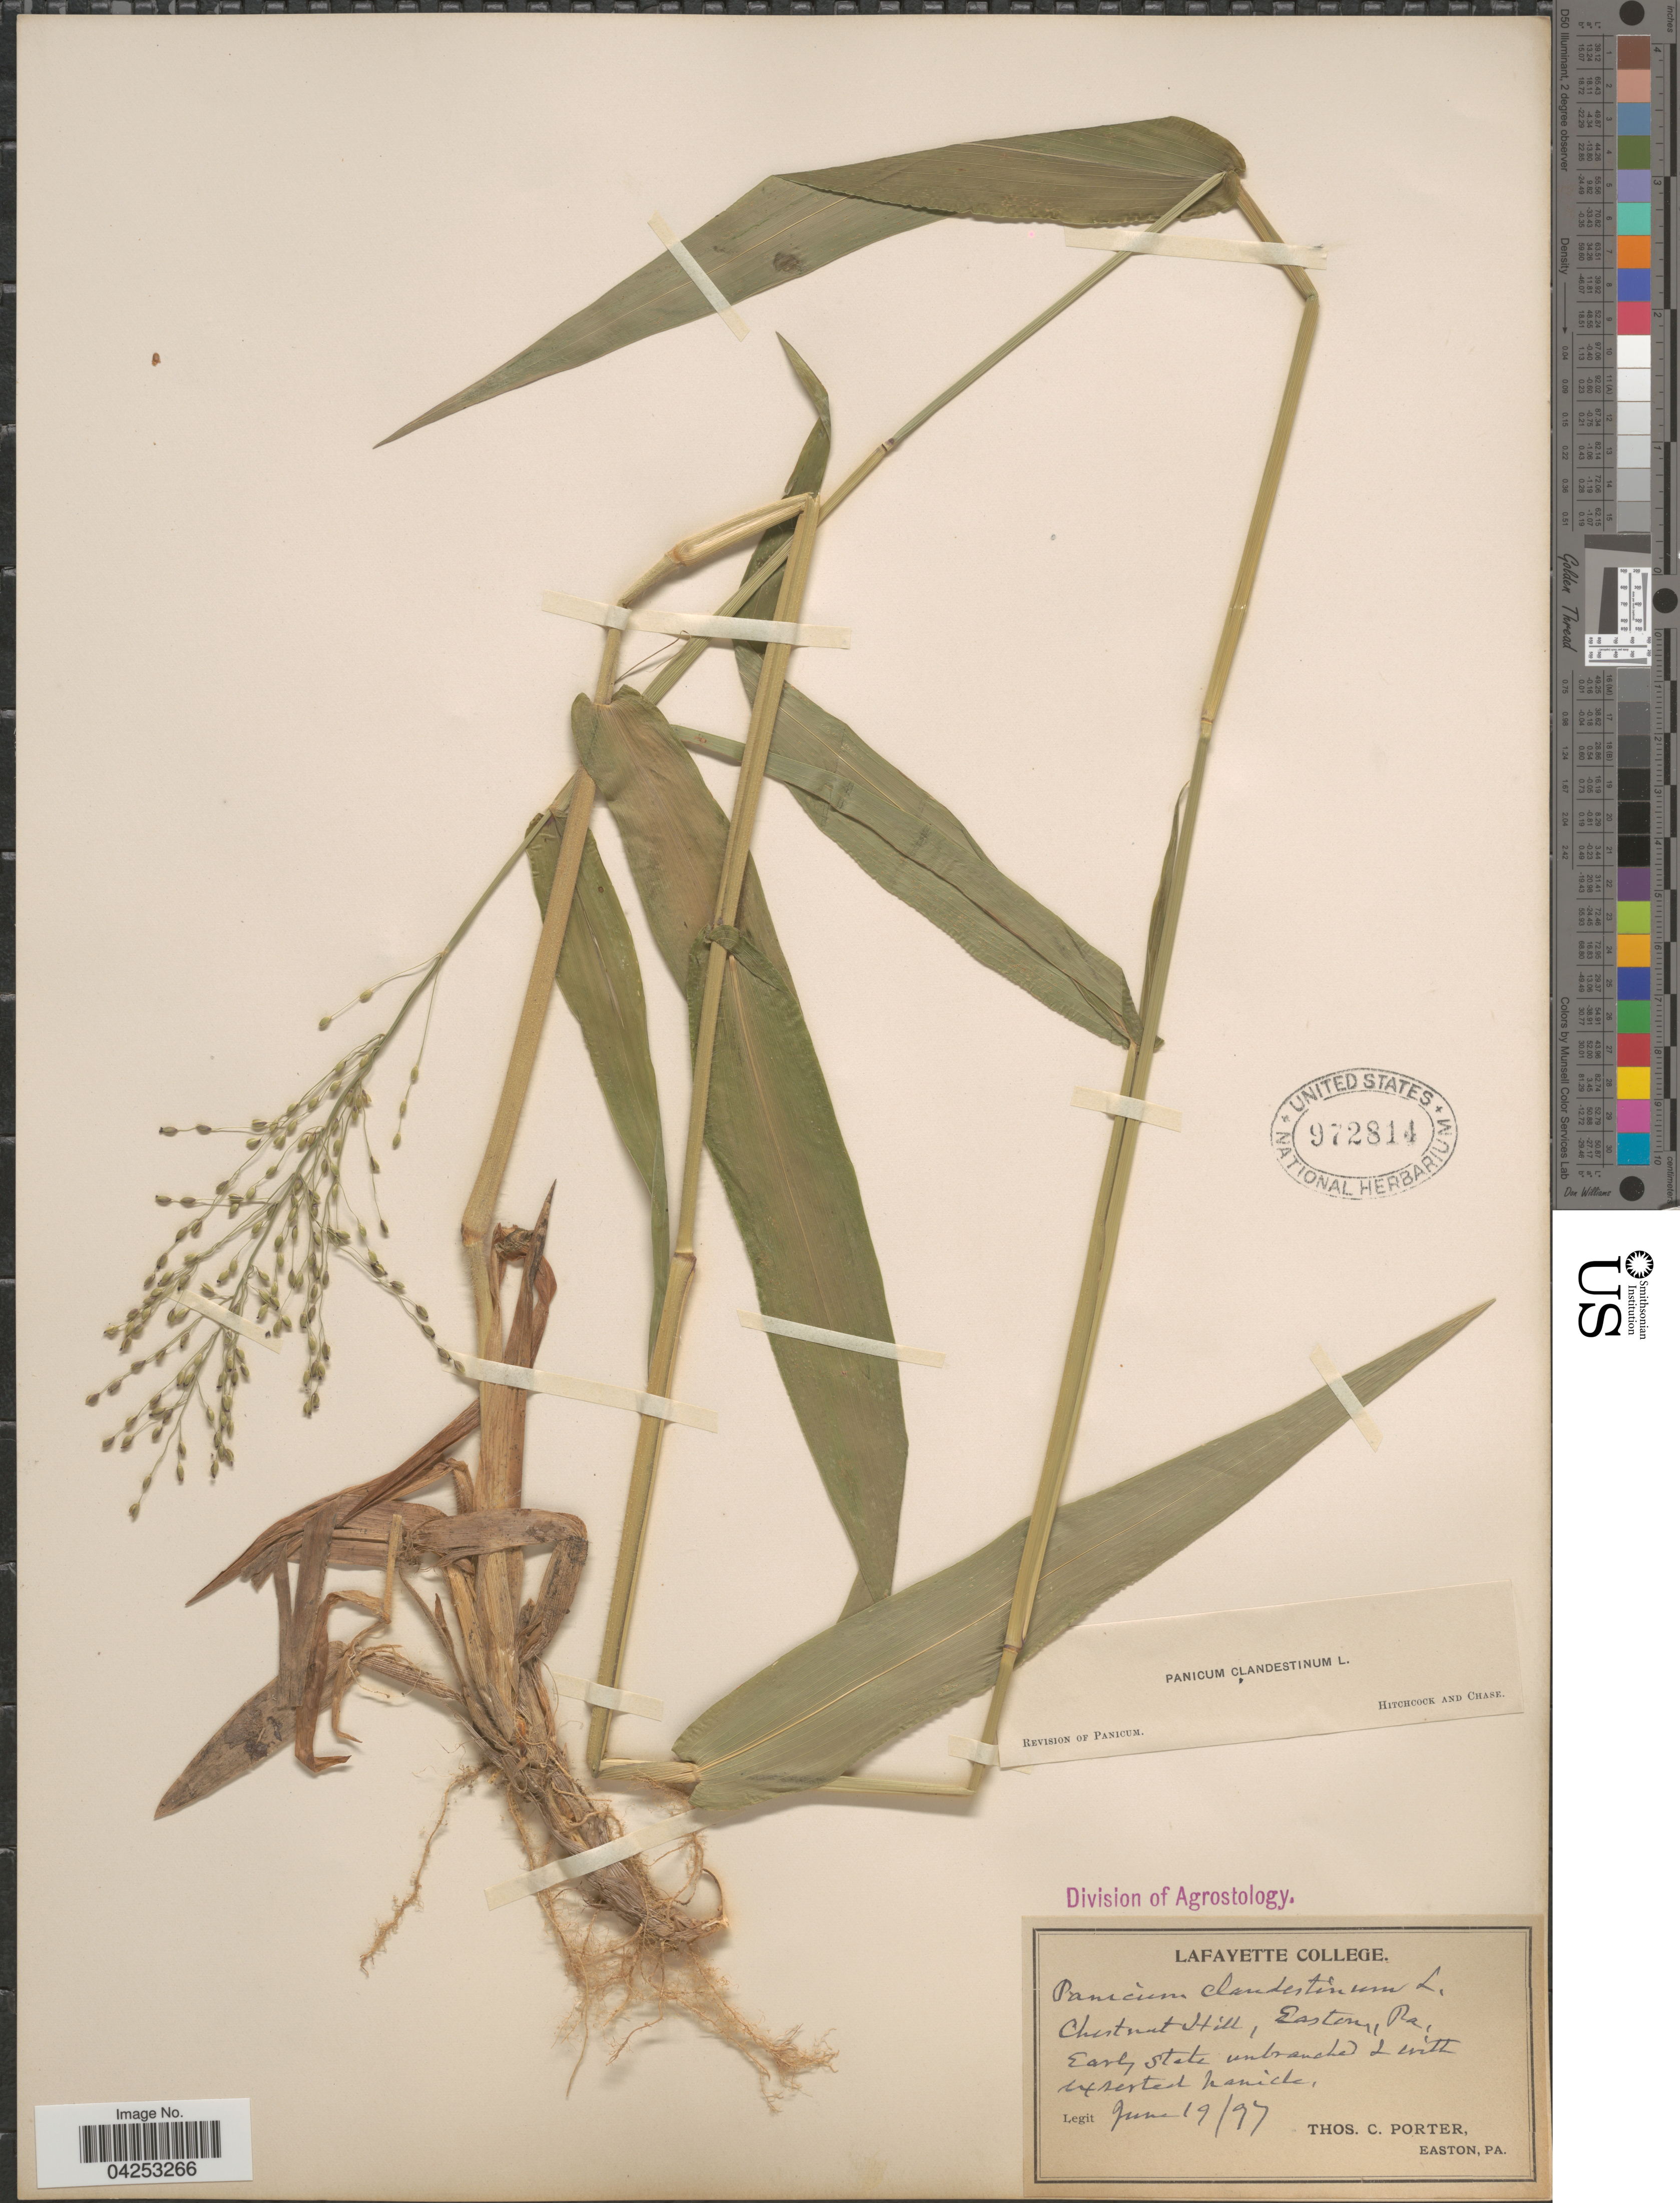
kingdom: Plantae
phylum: Tracheophyta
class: Liliopsida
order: Poales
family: Poaceae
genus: Dichanthelium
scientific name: Dichanthelium clandestinum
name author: (L.) Gould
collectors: T. Porter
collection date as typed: Transcribed d/m/y: 19/6/97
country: United States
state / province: Pennsylvania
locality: Chestnut Hill, Easton.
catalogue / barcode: US 972814